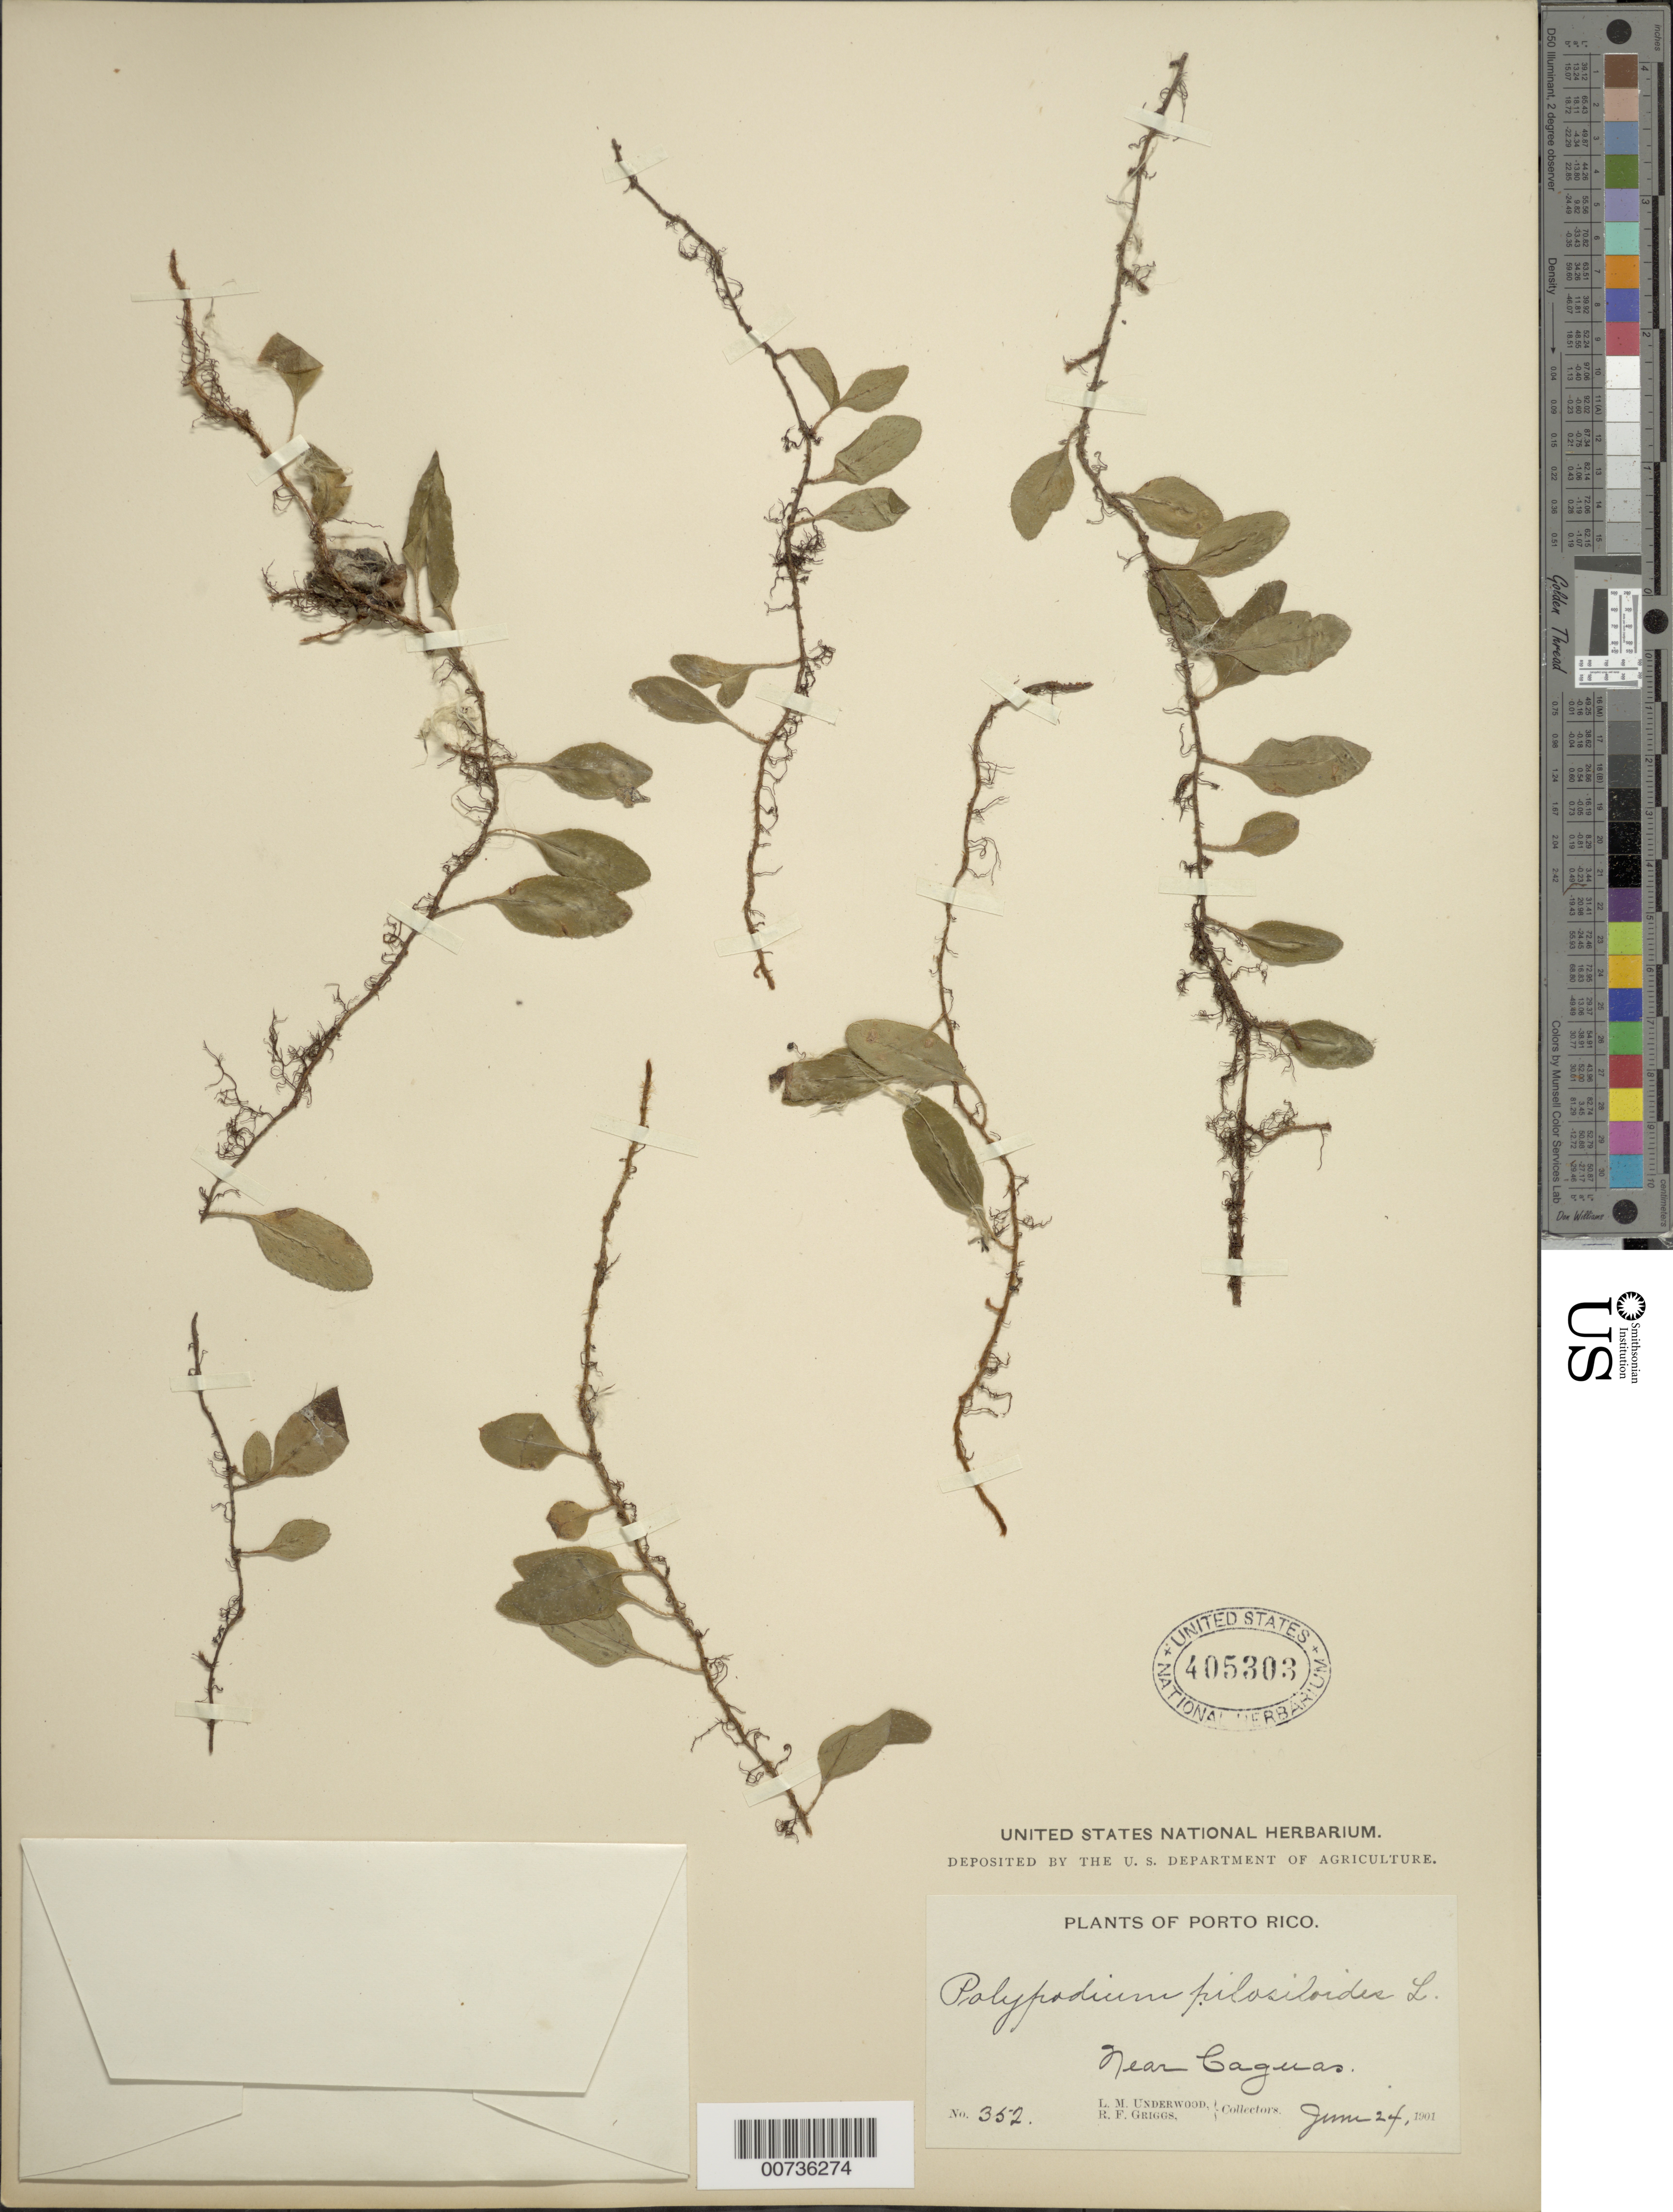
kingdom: Plantae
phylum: Tracheophyta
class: Polypodiopsida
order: Polypodiales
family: Polypodiaceae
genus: Microgramma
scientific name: Microgramma piloselloides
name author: (L.) Copel.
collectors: L. M. Underwood & R. F. Griggs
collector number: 352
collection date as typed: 24 Jun 1901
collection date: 1901-06-24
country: Puerto Rico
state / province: Caguas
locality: Near Caguas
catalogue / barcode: US 405303